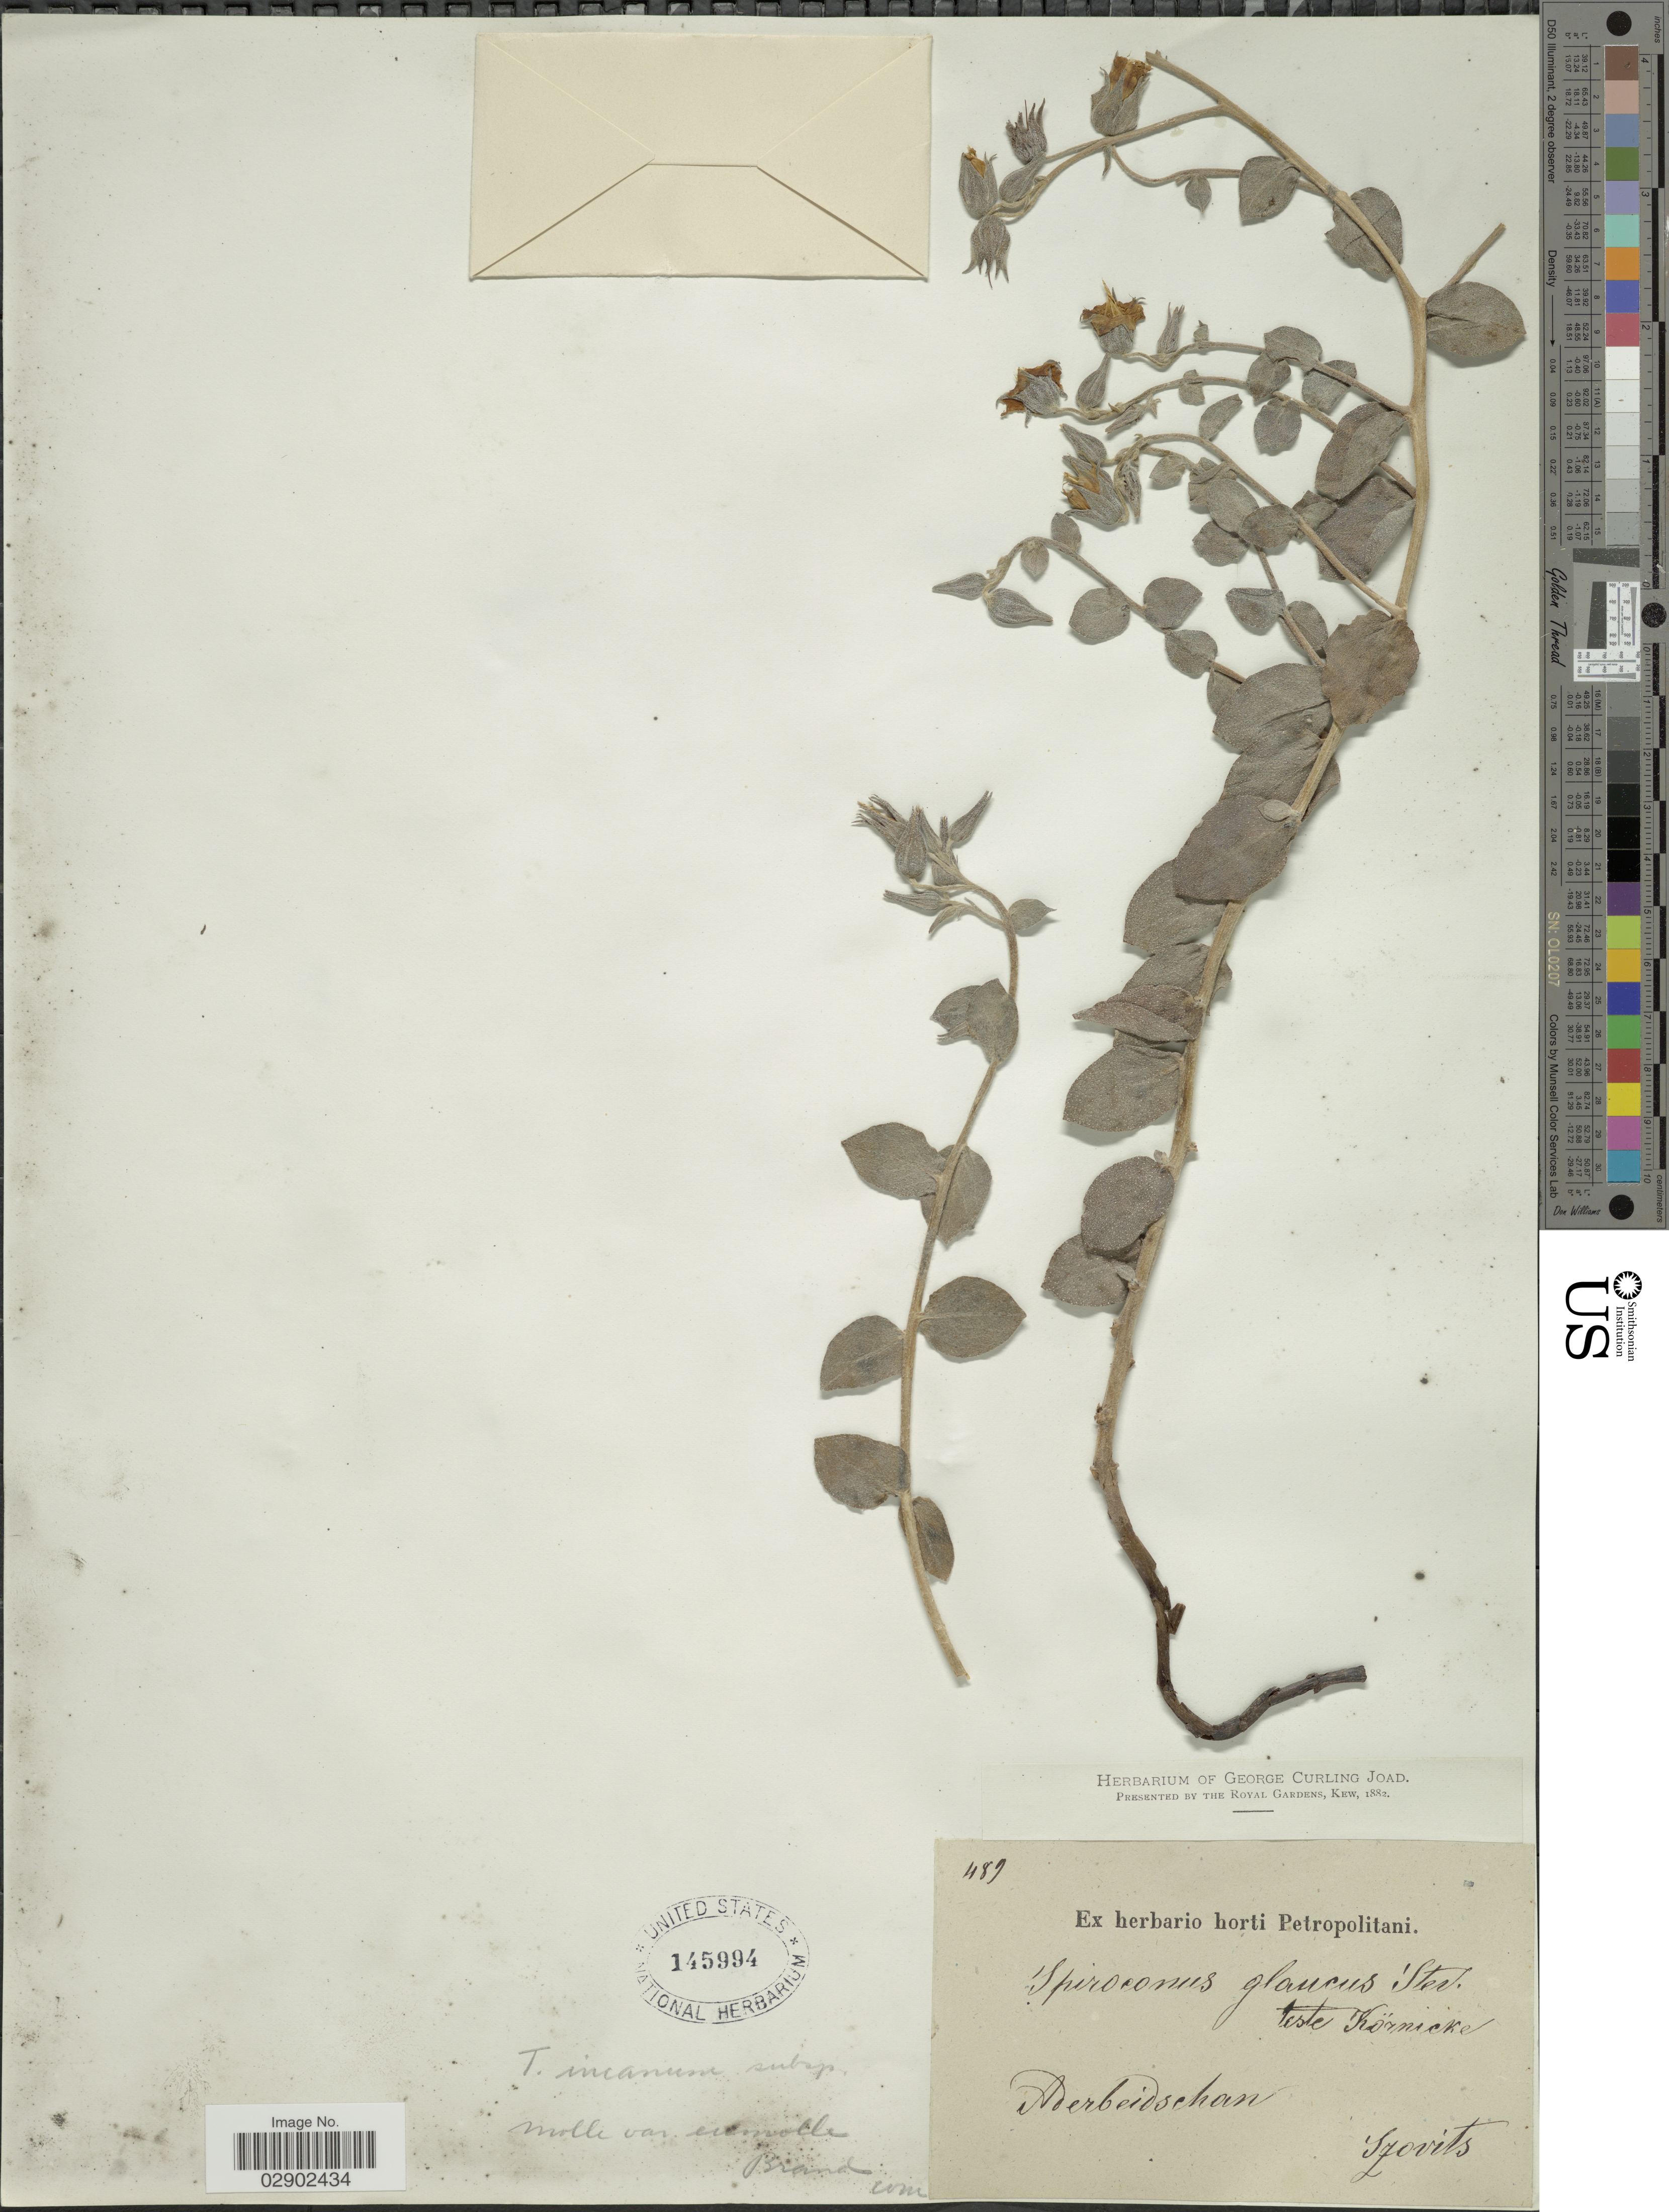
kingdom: Plantae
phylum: Tracheophyta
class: Magnoliopsida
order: Boraginales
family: Boraginaceae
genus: Trichodesma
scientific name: Trichodesma incanum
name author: (Bunge) A. DC.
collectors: Szovits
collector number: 489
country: Azerbaijan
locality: Aderbeidschan.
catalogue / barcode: US 145994